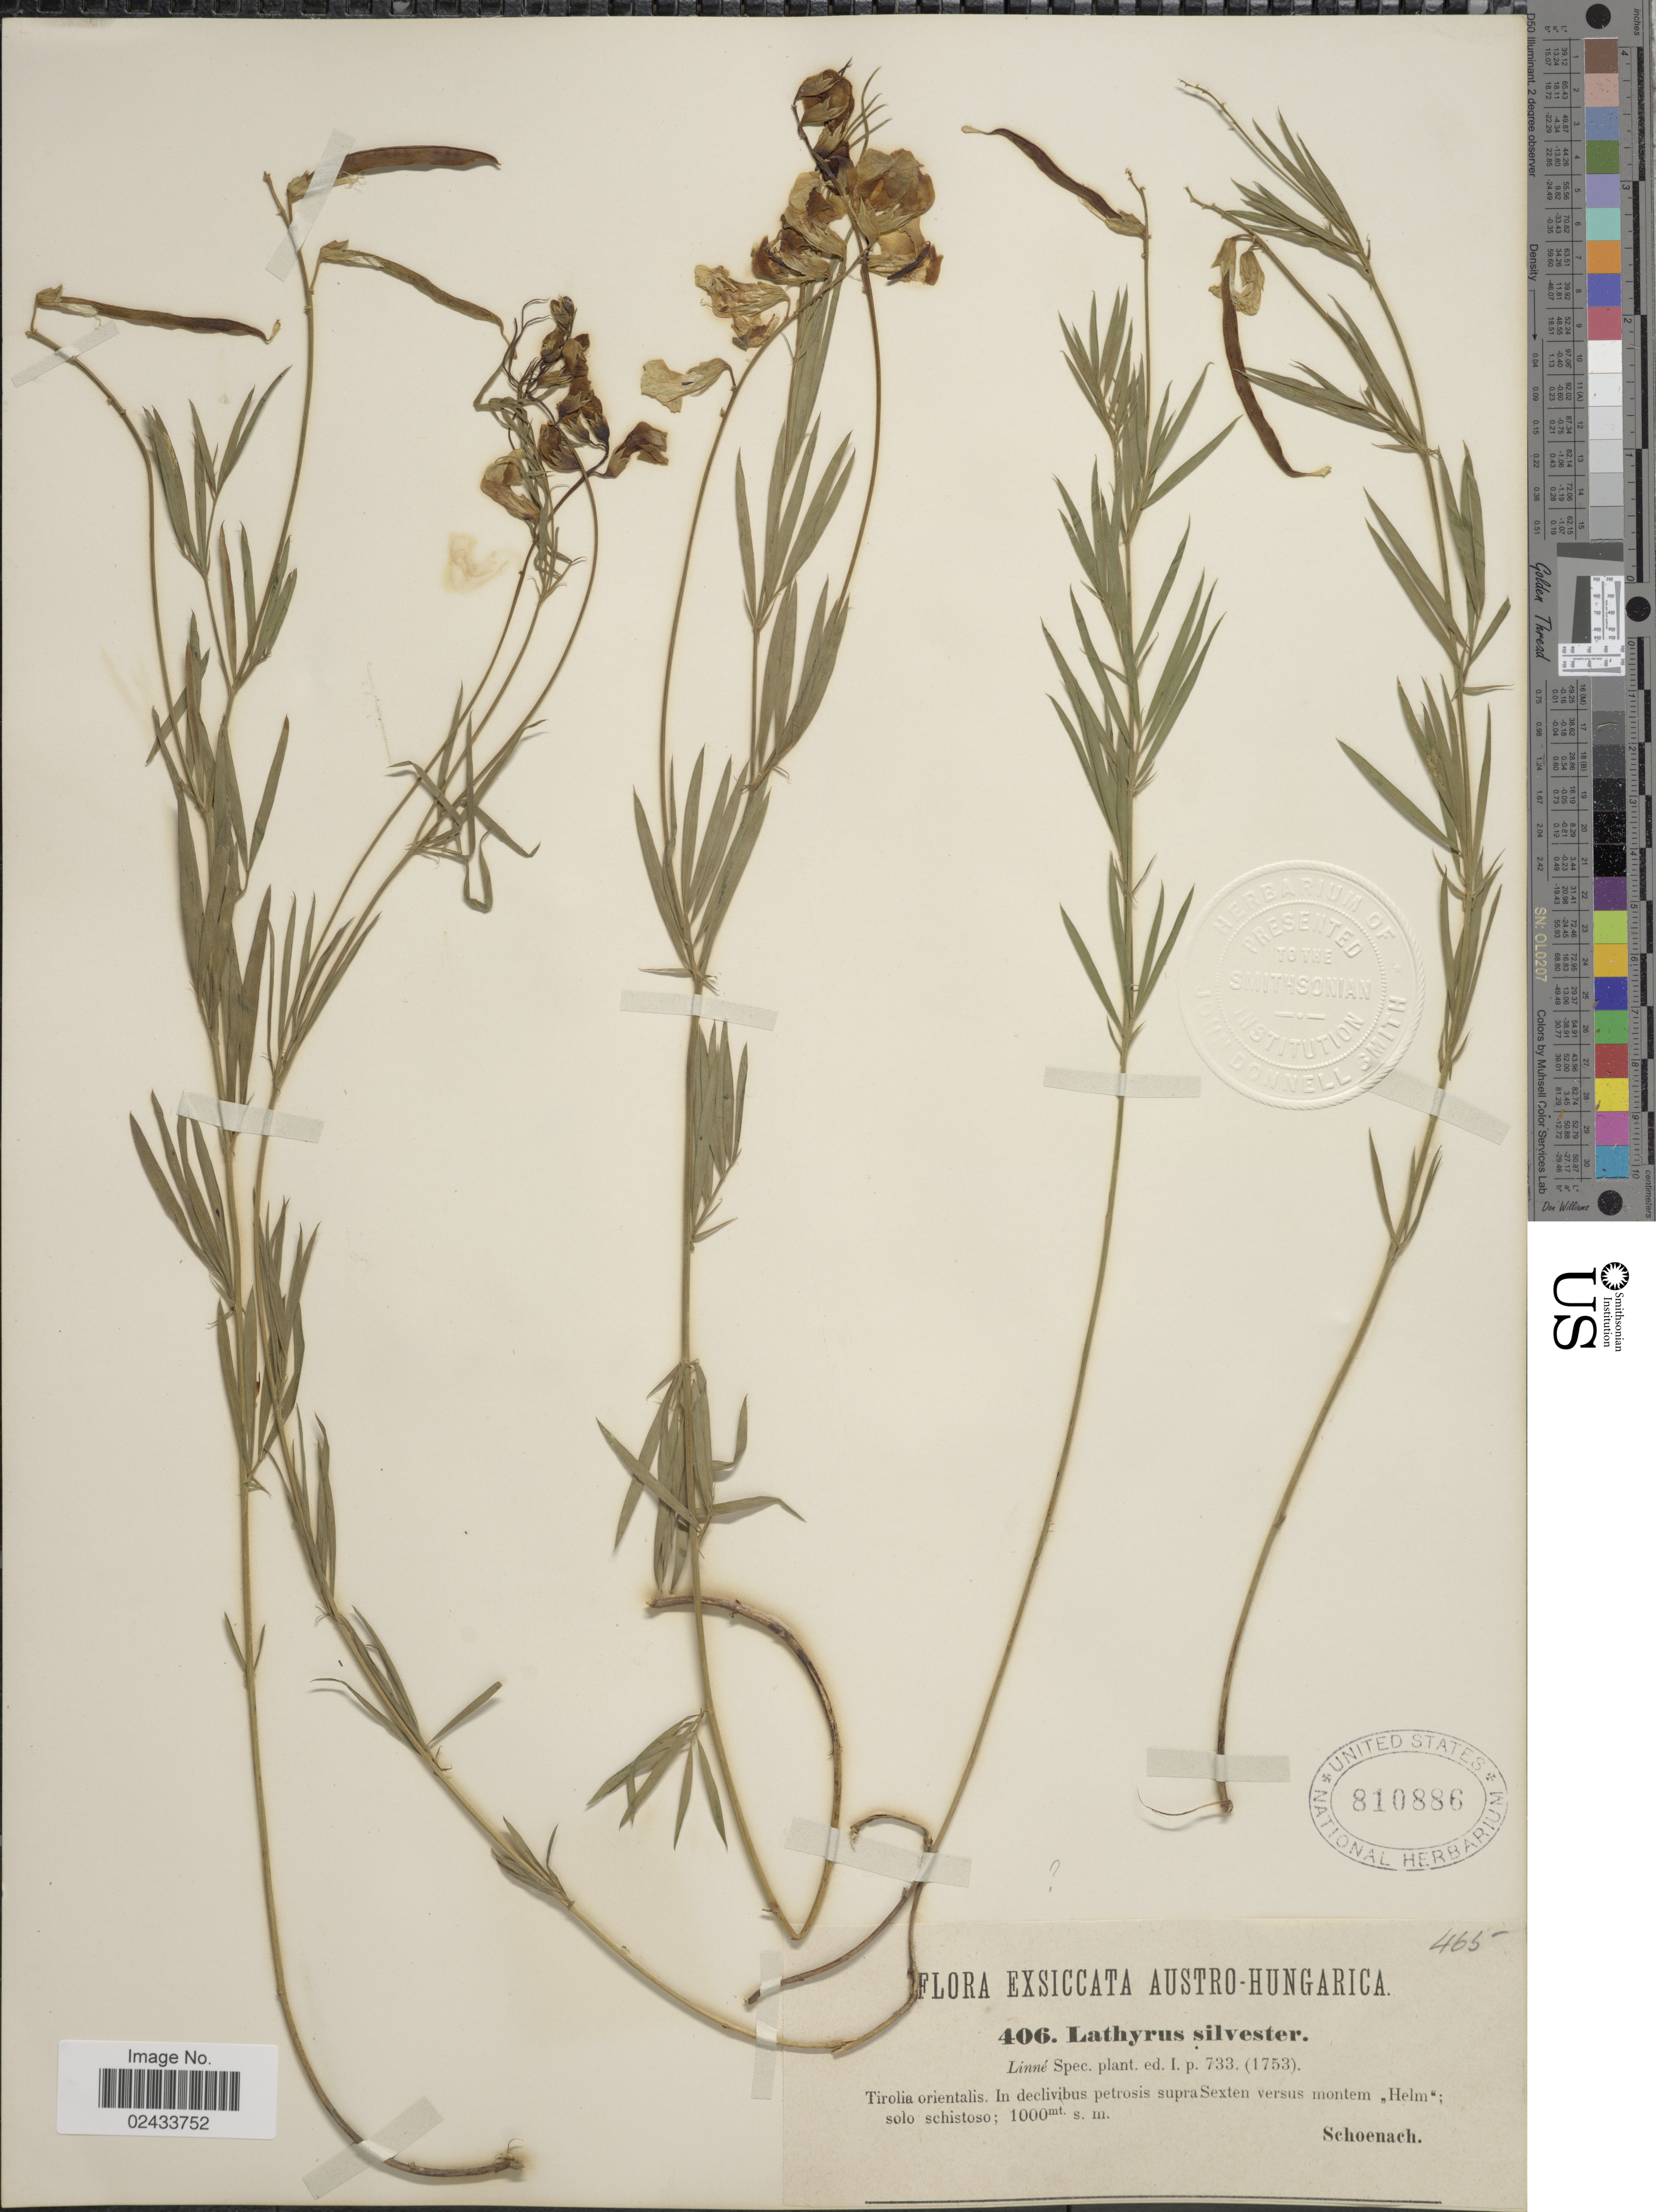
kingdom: Plantae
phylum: Tracheophyta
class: Magnoliopsida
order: Fabales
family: Fabaceae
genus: Lathyrus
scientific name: Lathyrus sylvestris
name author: L.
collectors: Schoenach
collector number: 406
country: Hungary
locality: Austro-Hungarica, Tirolia orientalis. In declivius petrosis supra Sexten versus montem "Helm"; solo schistoso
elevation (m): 1000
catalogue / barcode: US 810886